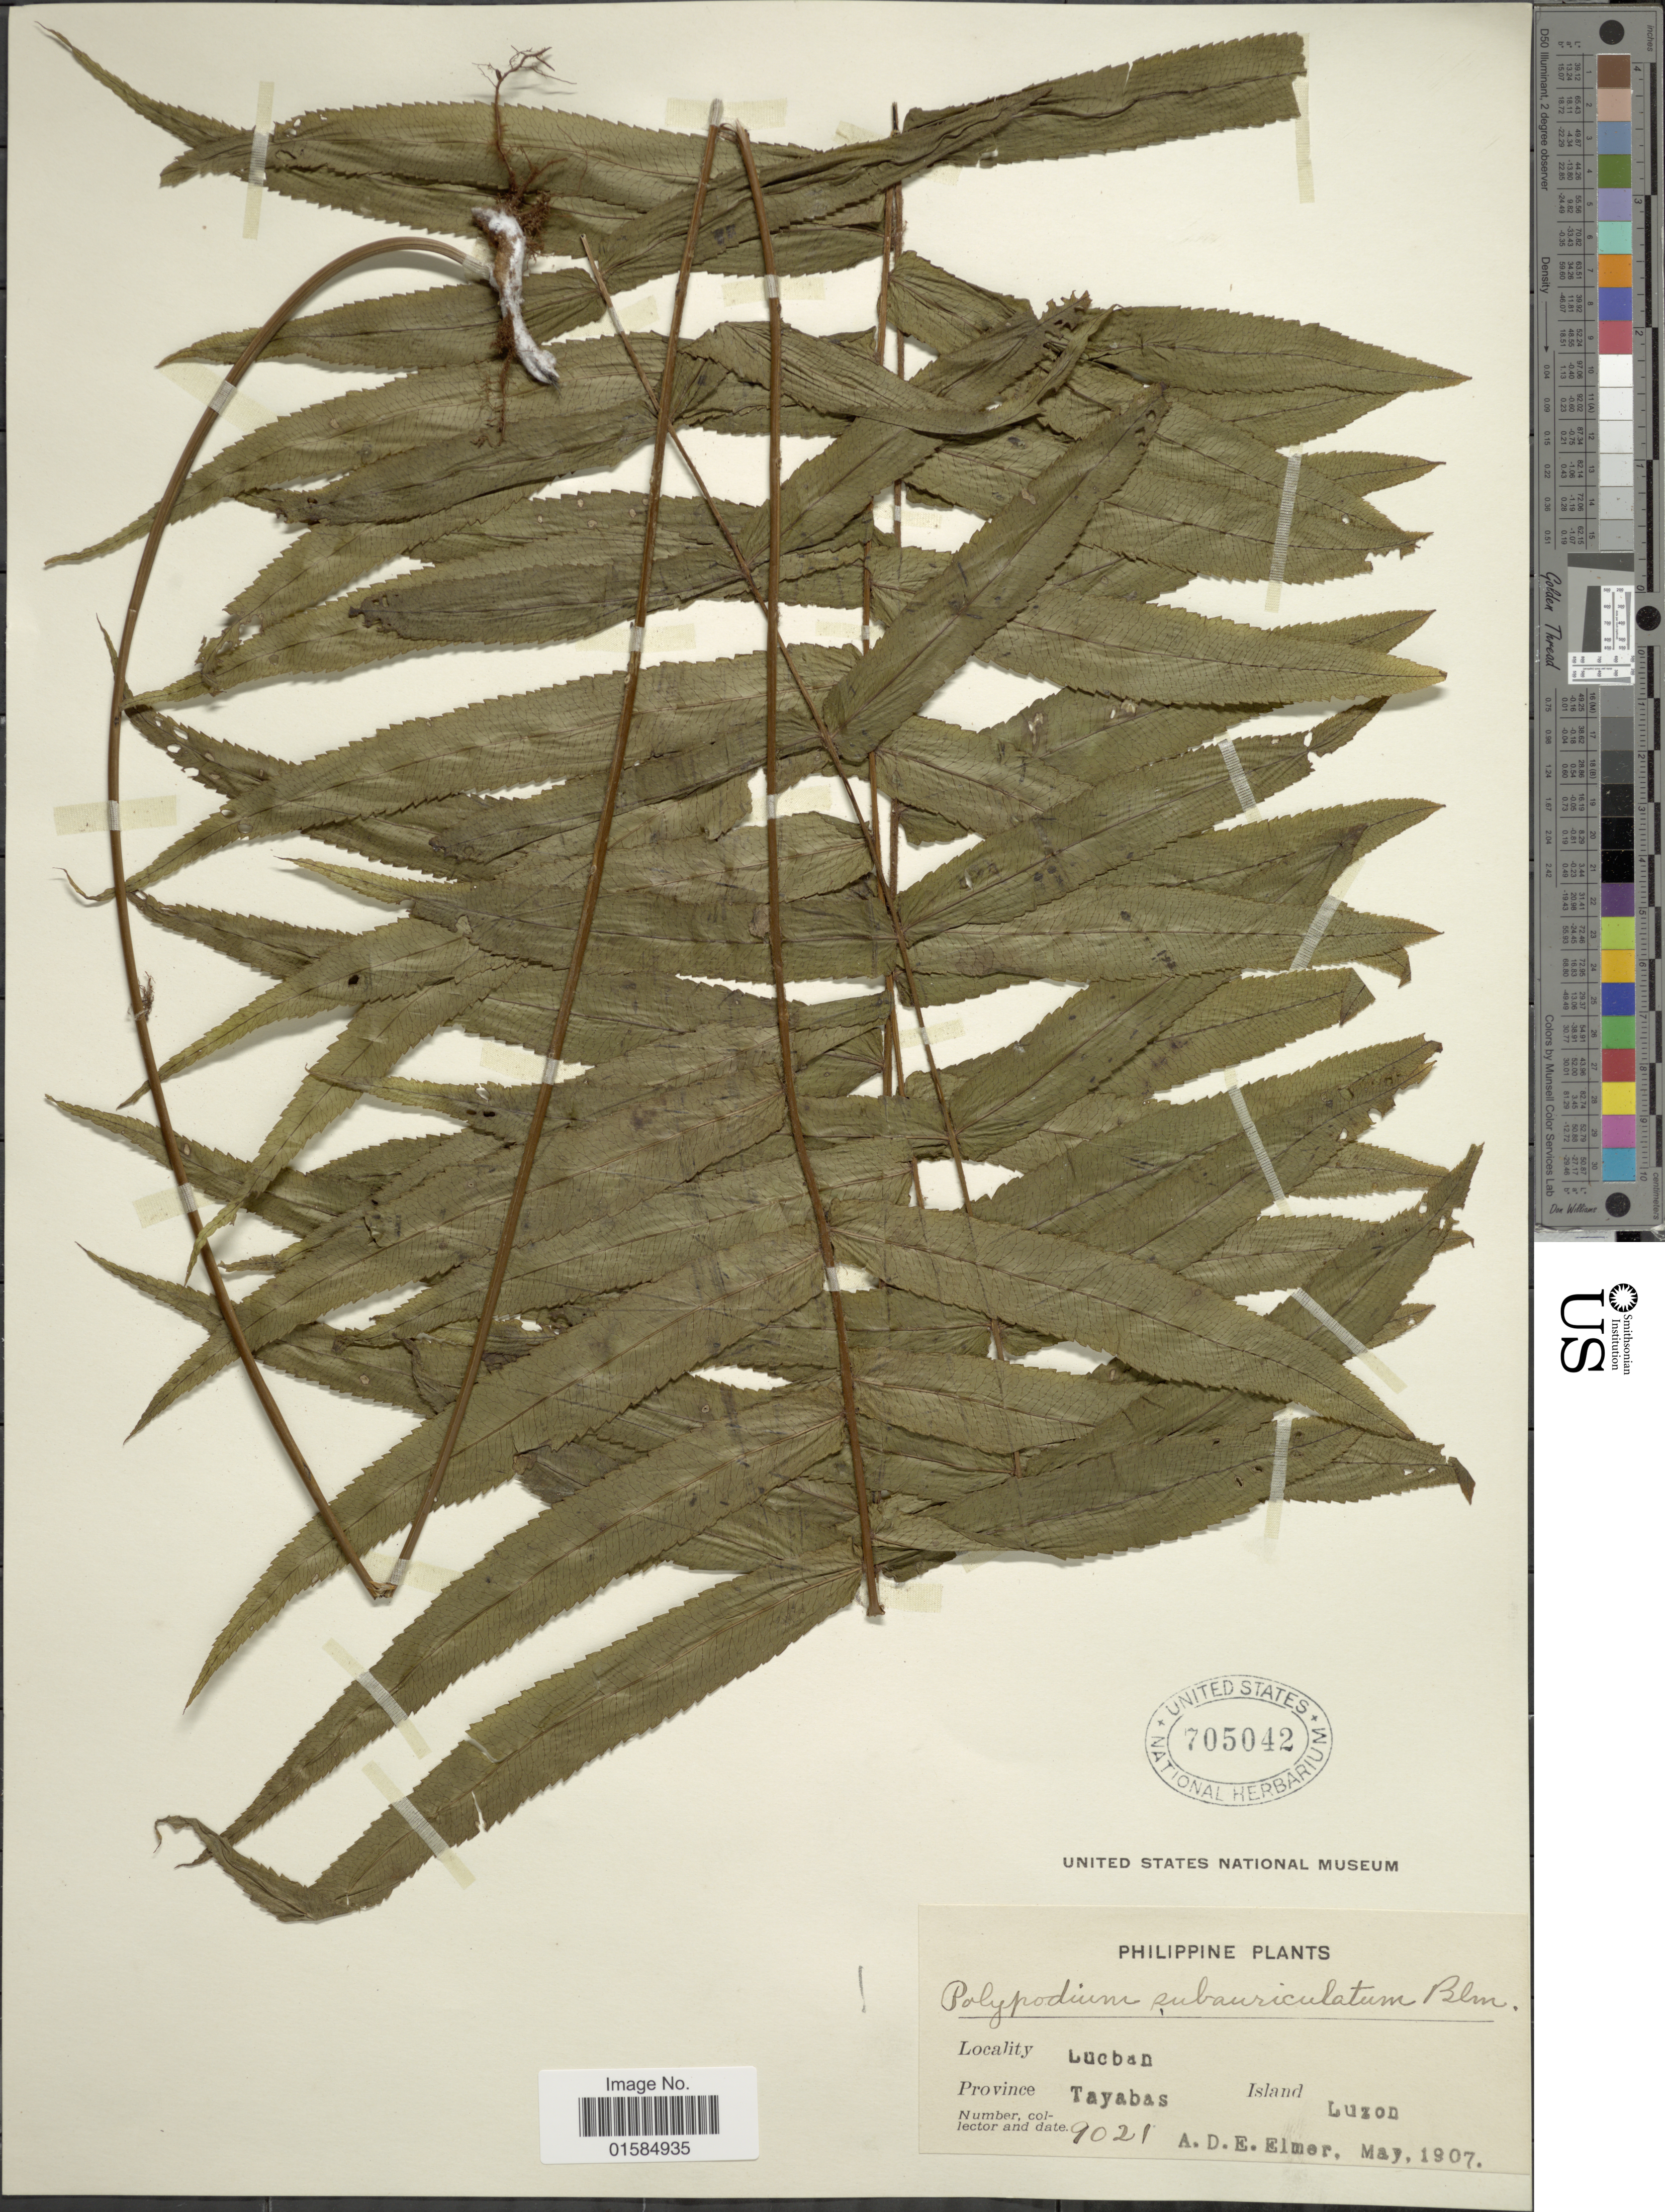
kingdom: Plantae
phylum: Tracheophyta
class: Polypodiopsida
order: Polypodiales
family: Polypodiaceae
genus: Goniophlebium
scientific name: Goniophlebium subauriculatum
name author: (Blume) C. Presl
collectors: A. D. E. Elmer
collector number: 9021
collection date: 1907-05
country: Philippines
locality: Lucban, Province Tayabas, Island Luzon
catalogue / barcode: US 705042